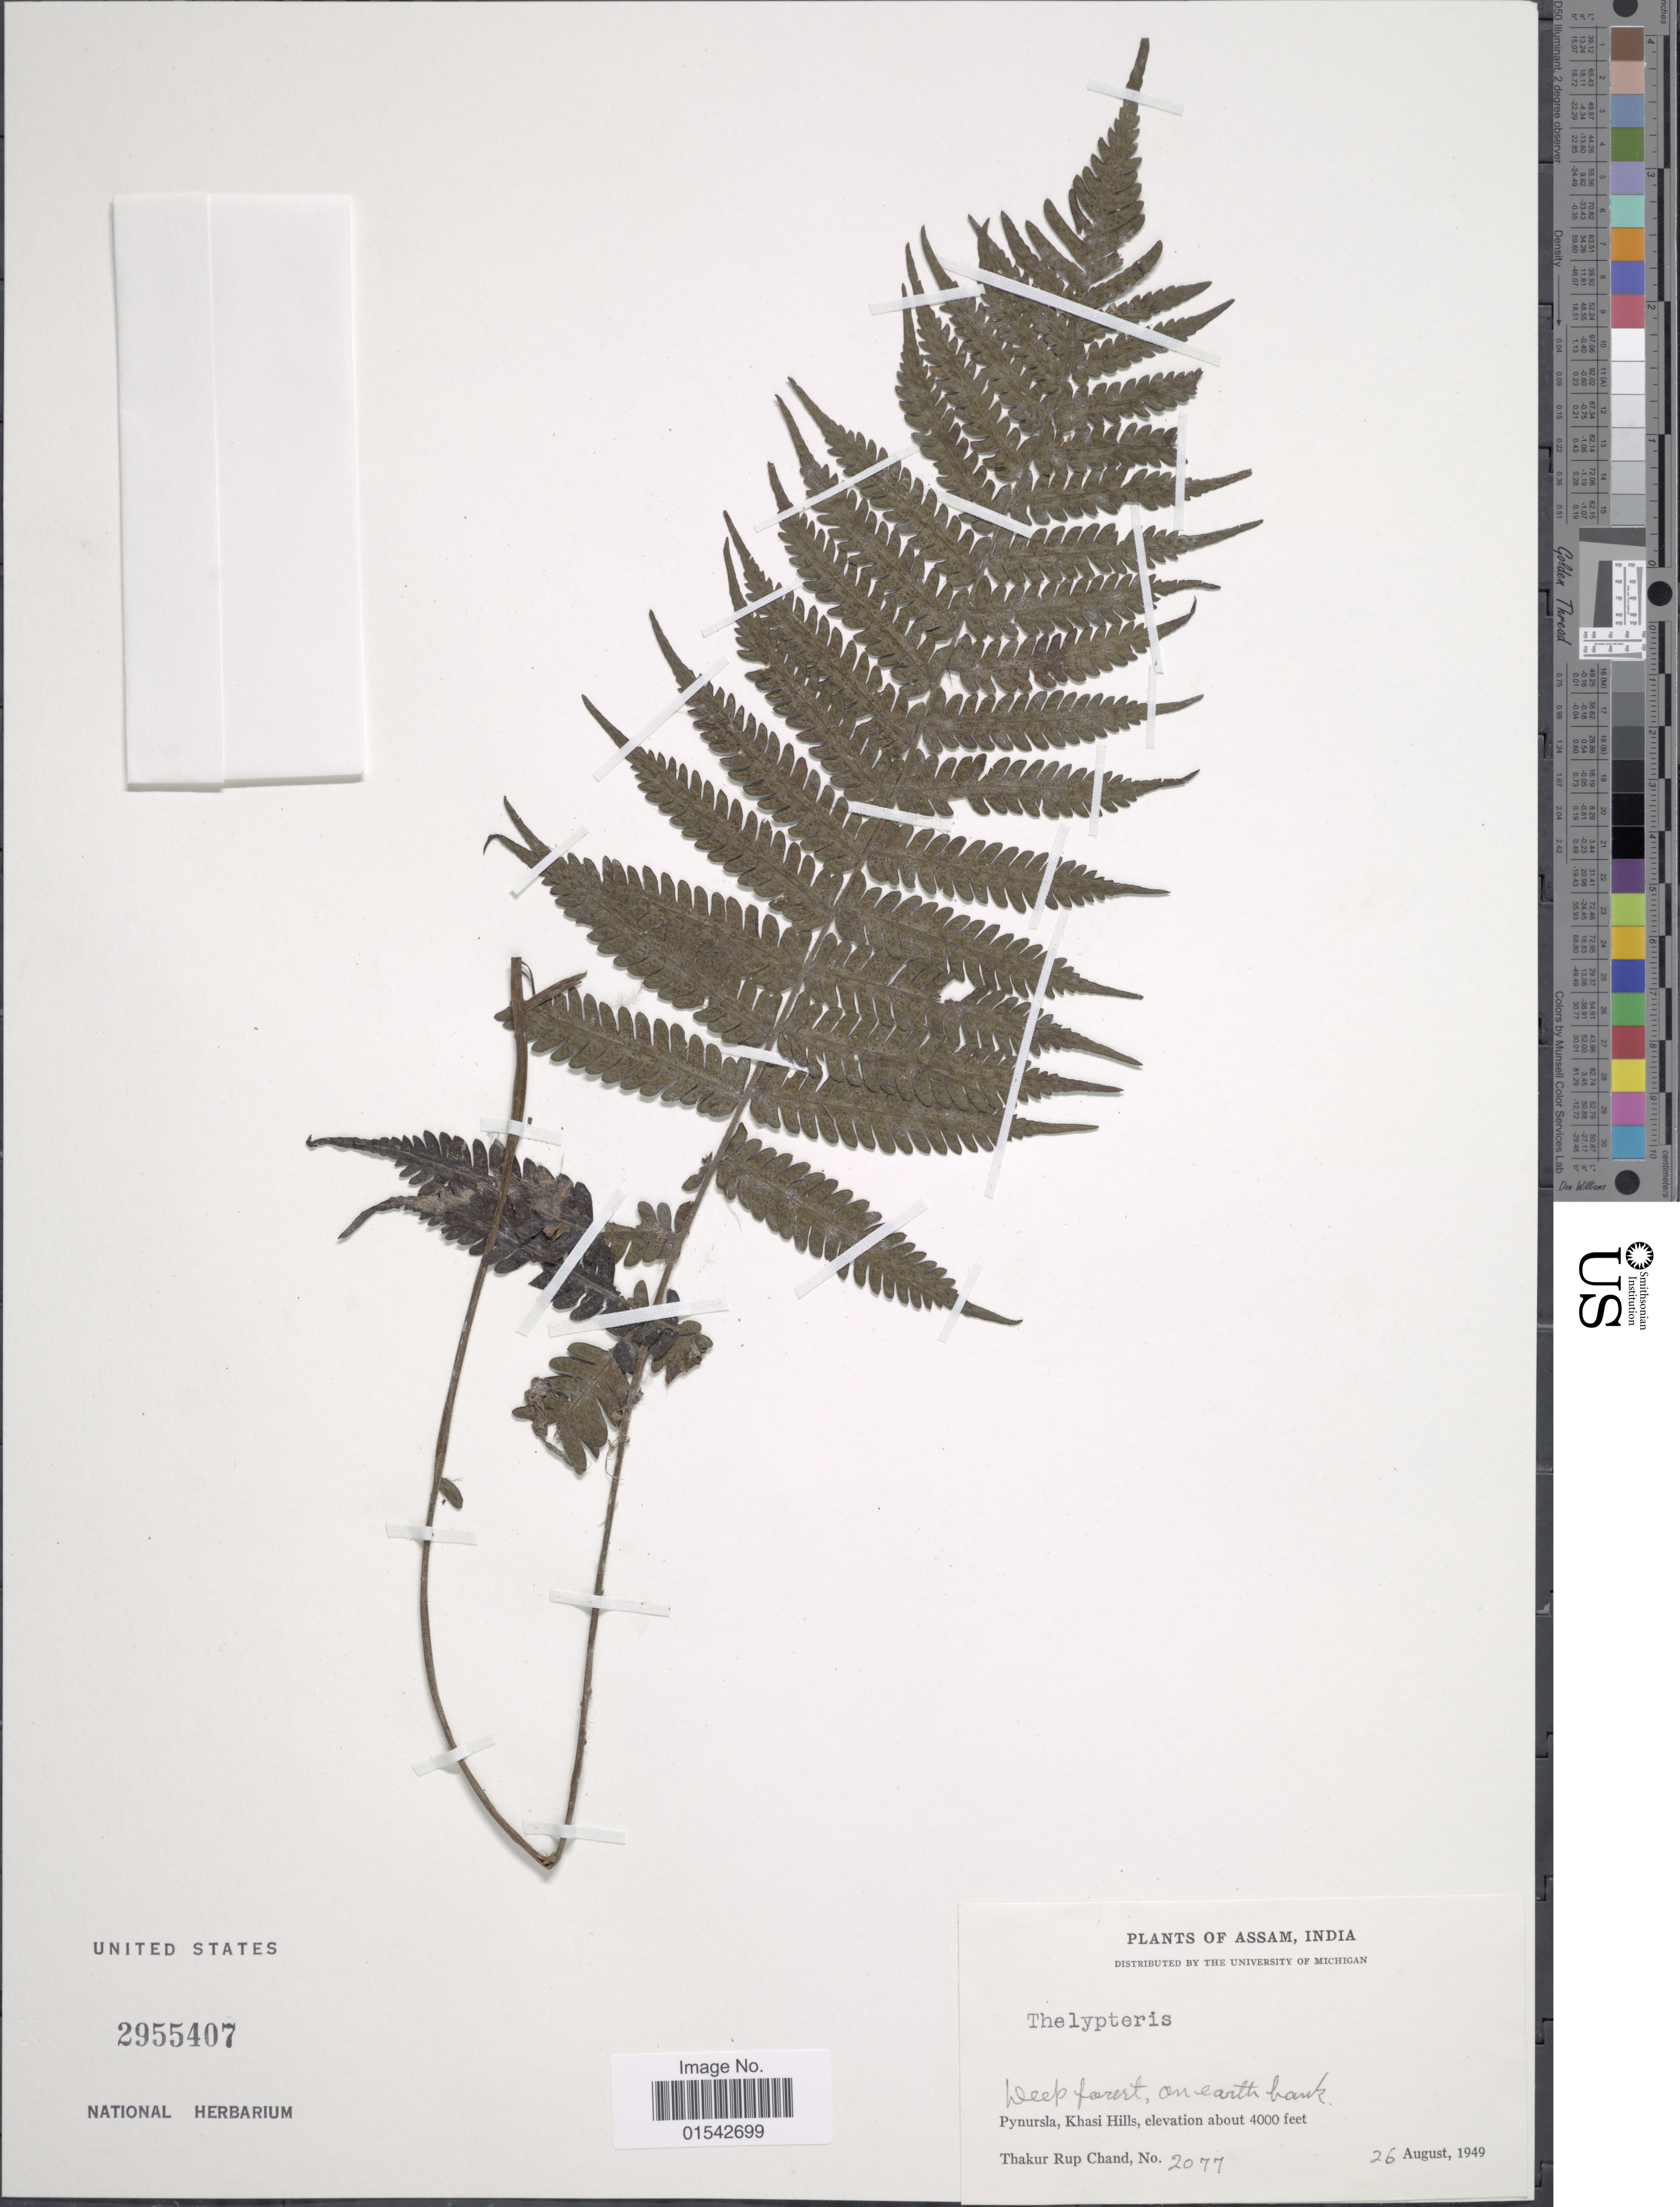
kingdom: Plantae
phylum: Tracheophyta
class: Polypodiopsida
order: Polypodiales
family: Thelypteridaceae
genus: Cyclosorus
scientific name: Cyclosorus sp.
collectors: T. R. Chand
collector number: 2077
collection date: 1949-08-26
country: India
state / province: Meghalaya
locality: Assam, Pynursla, Khasi Hills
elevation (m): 1219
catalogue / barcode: US 2955407